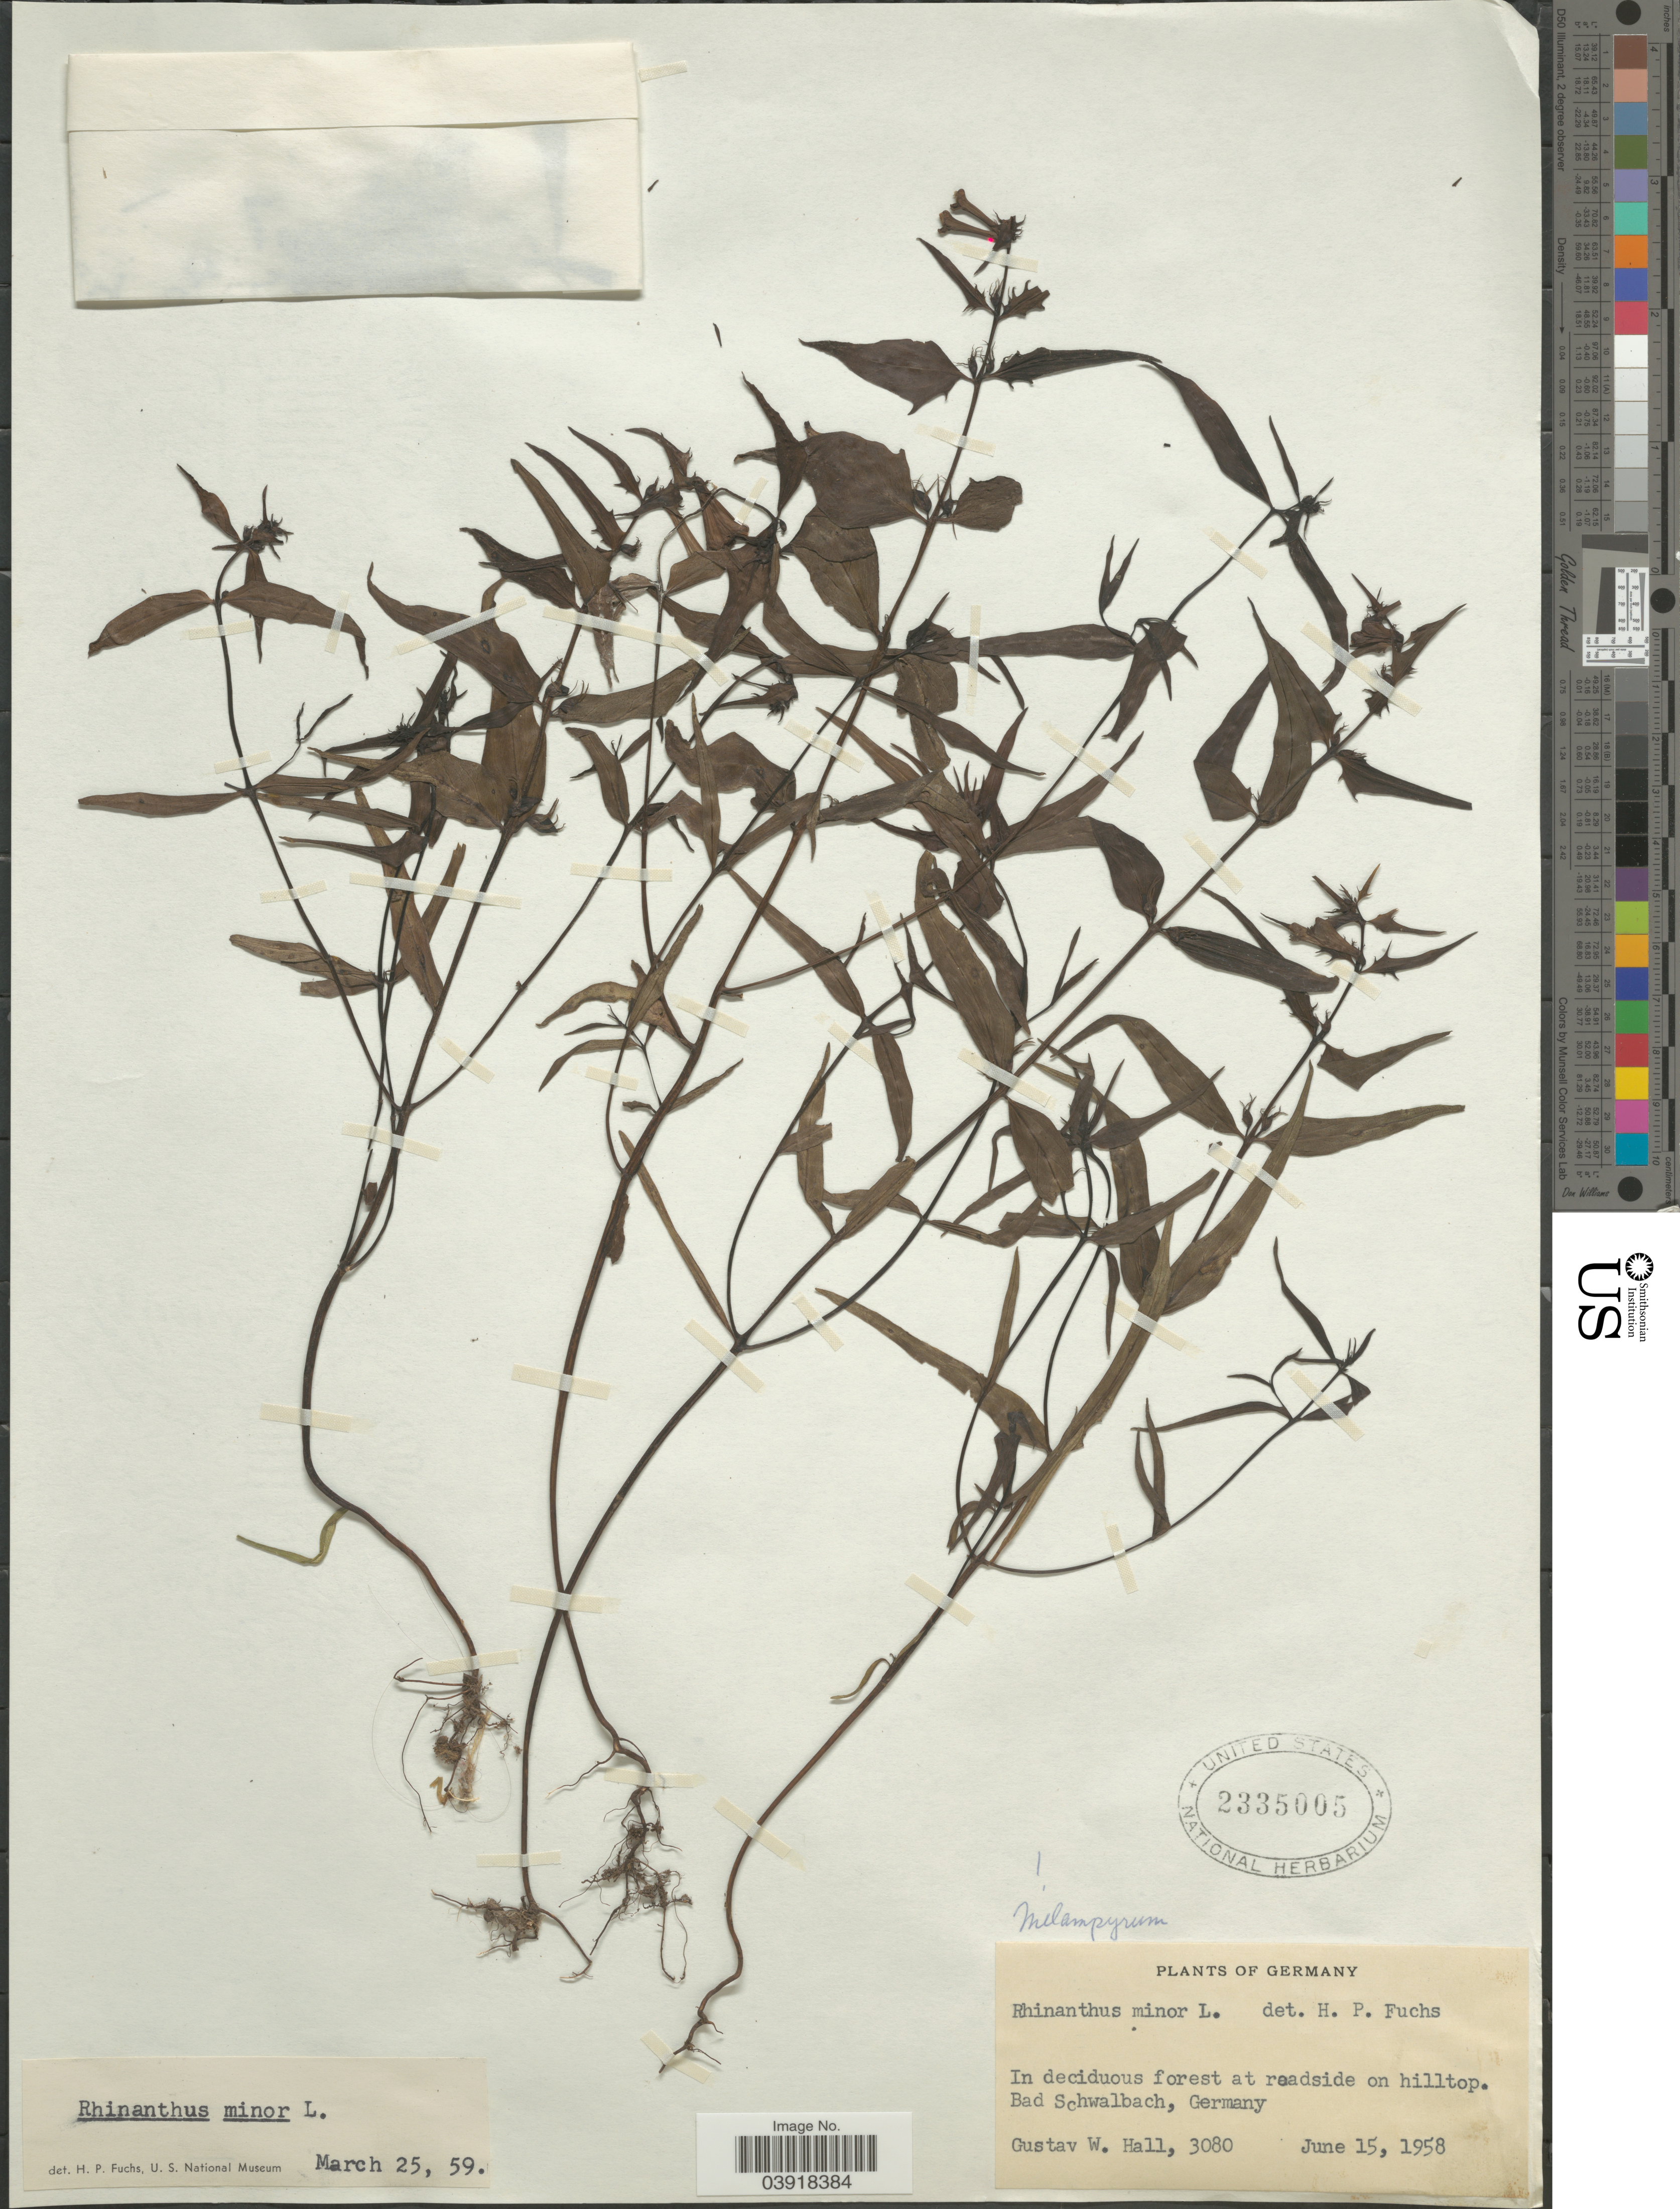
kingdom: Plantae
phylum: Tracheophyta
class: Magnoliopsida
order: Lamiales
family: Orobanchaceae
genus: Melampyrum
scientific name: Melampyrum sp.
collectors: G. Hall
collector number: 3080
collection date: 1958-06-15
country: Germany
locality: Bad Schwalbach.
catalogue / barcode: US 2335005